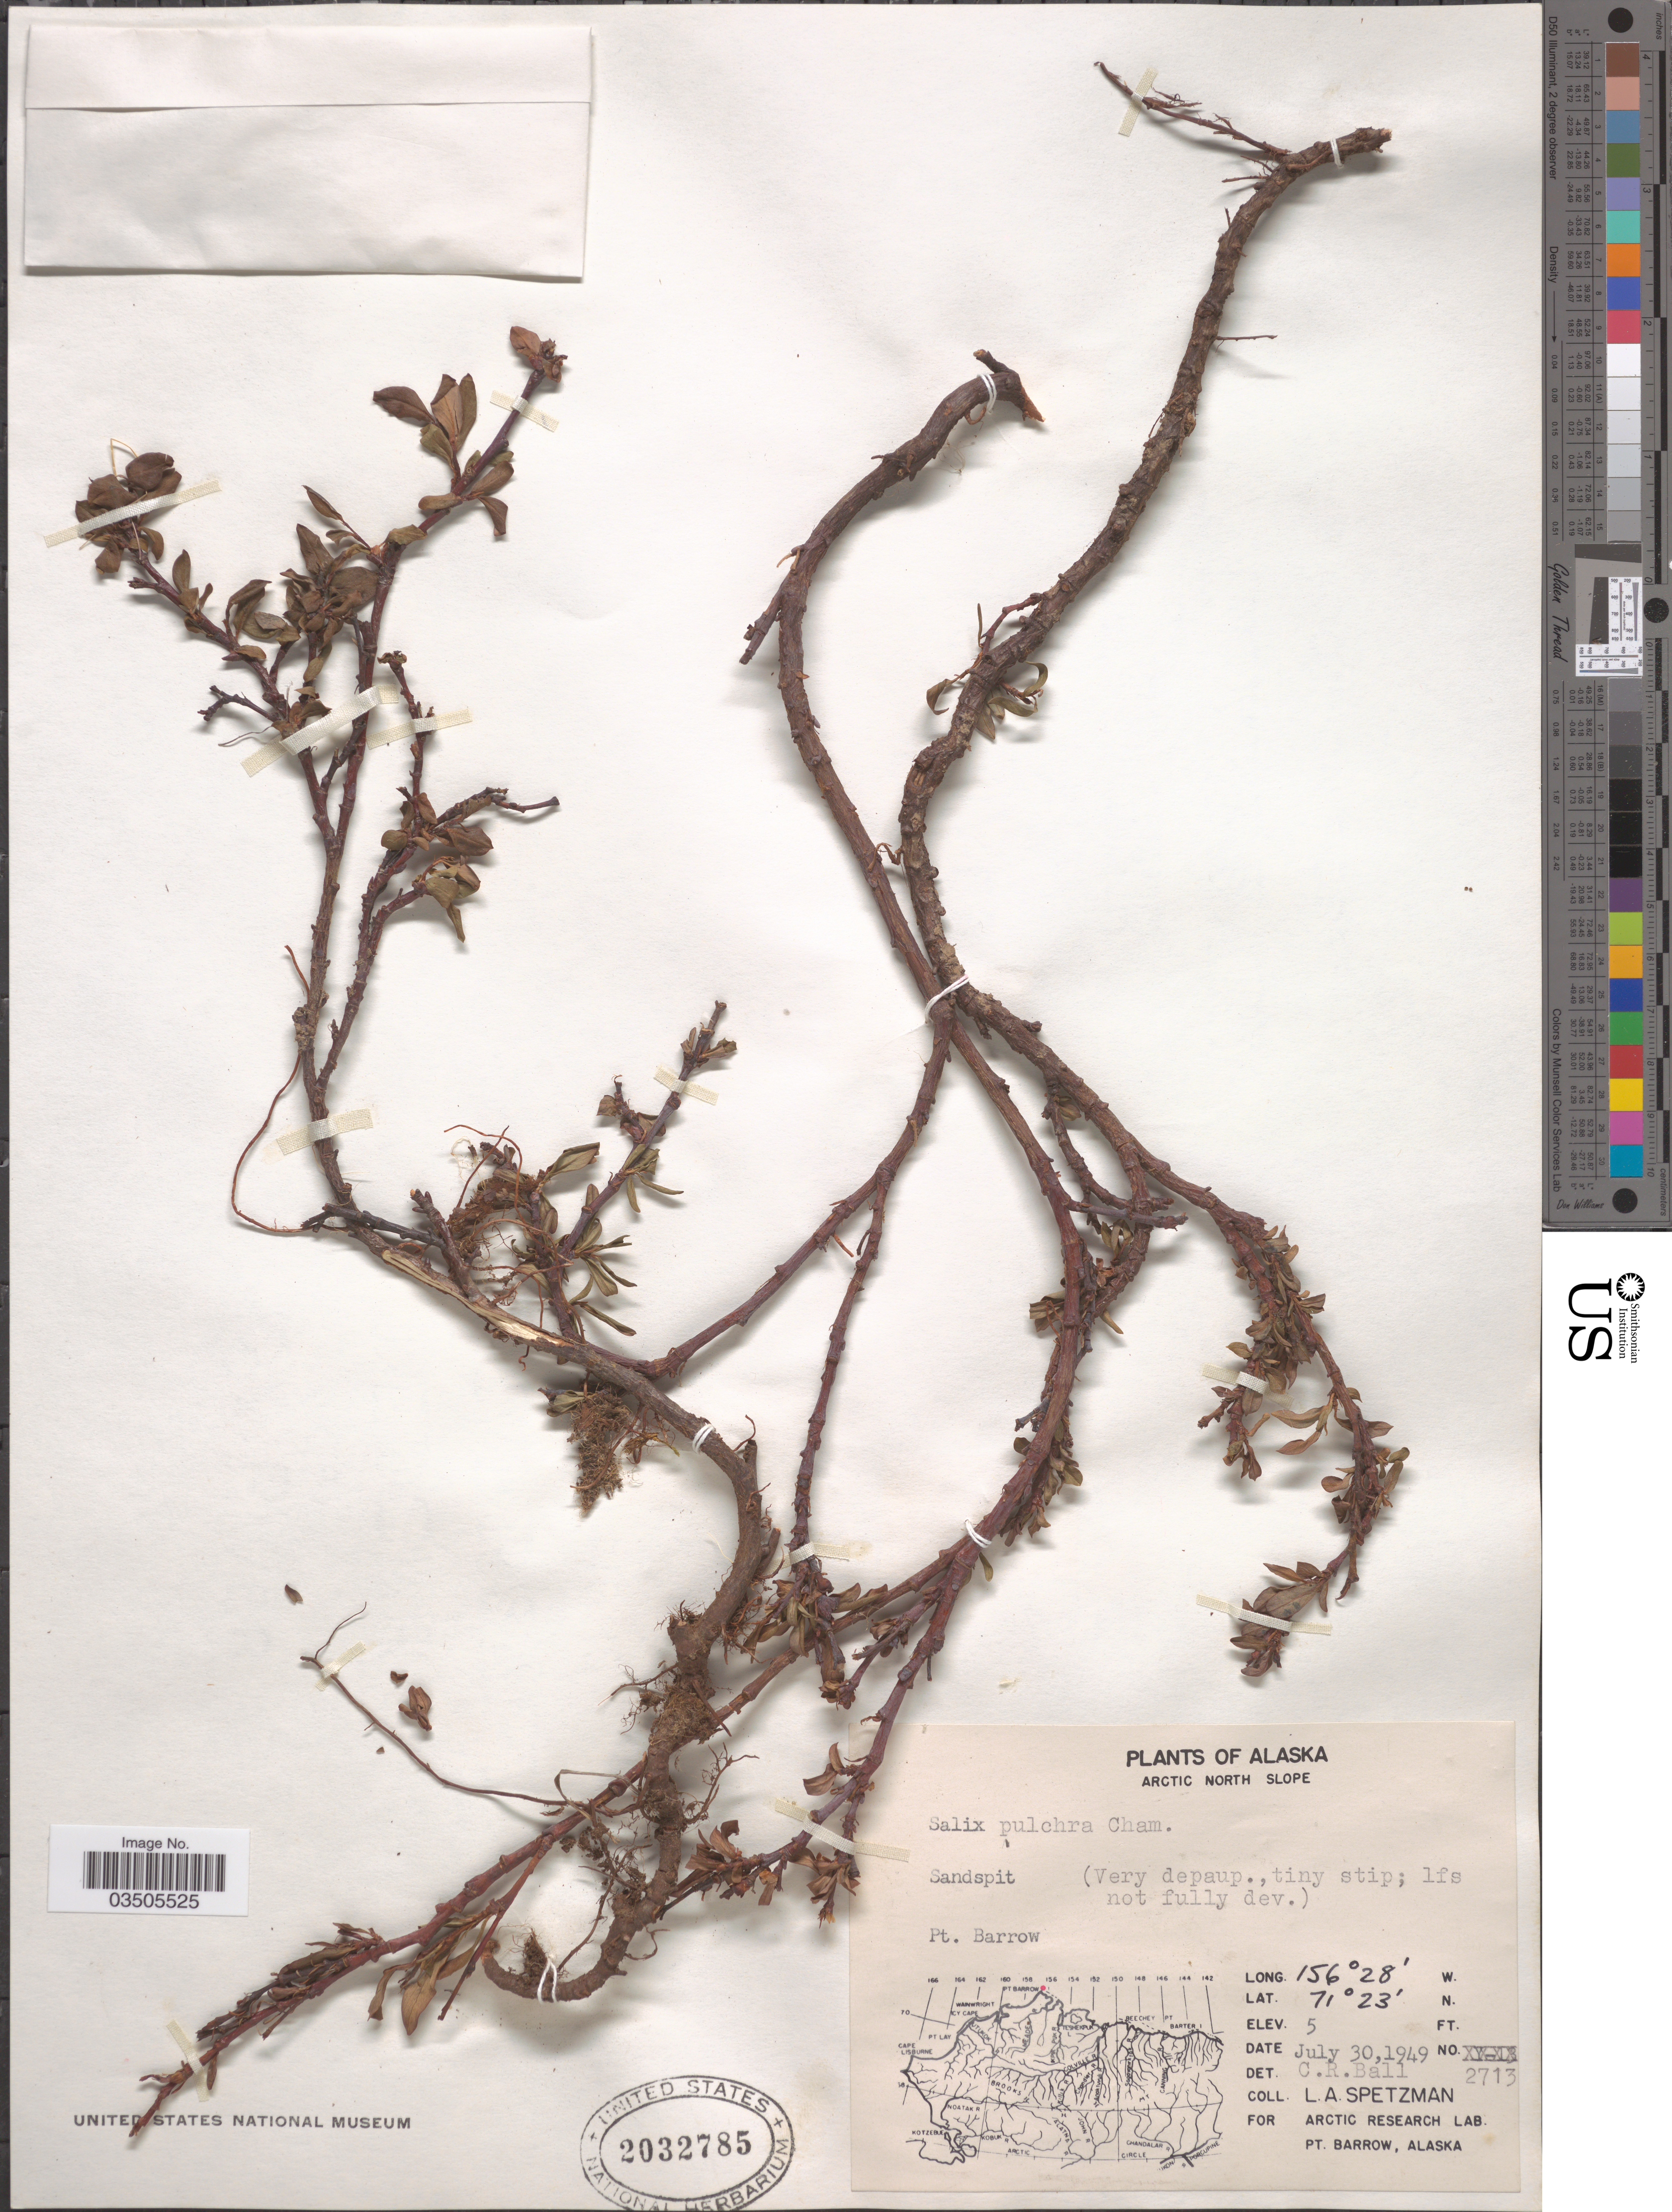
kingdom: Plantae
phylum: Tracheophyta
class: Magnoliopsida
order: Malpighiales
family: Salicaceae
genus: Salix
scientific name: Salix pulchra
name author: Cham.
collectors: L. Spetzman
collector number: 2713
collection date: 1949-07-30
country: United States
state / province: Alaska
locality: Arctic North Slope. Sandspit. Pt. Barrow.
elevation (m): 2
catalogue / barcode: US 2032785